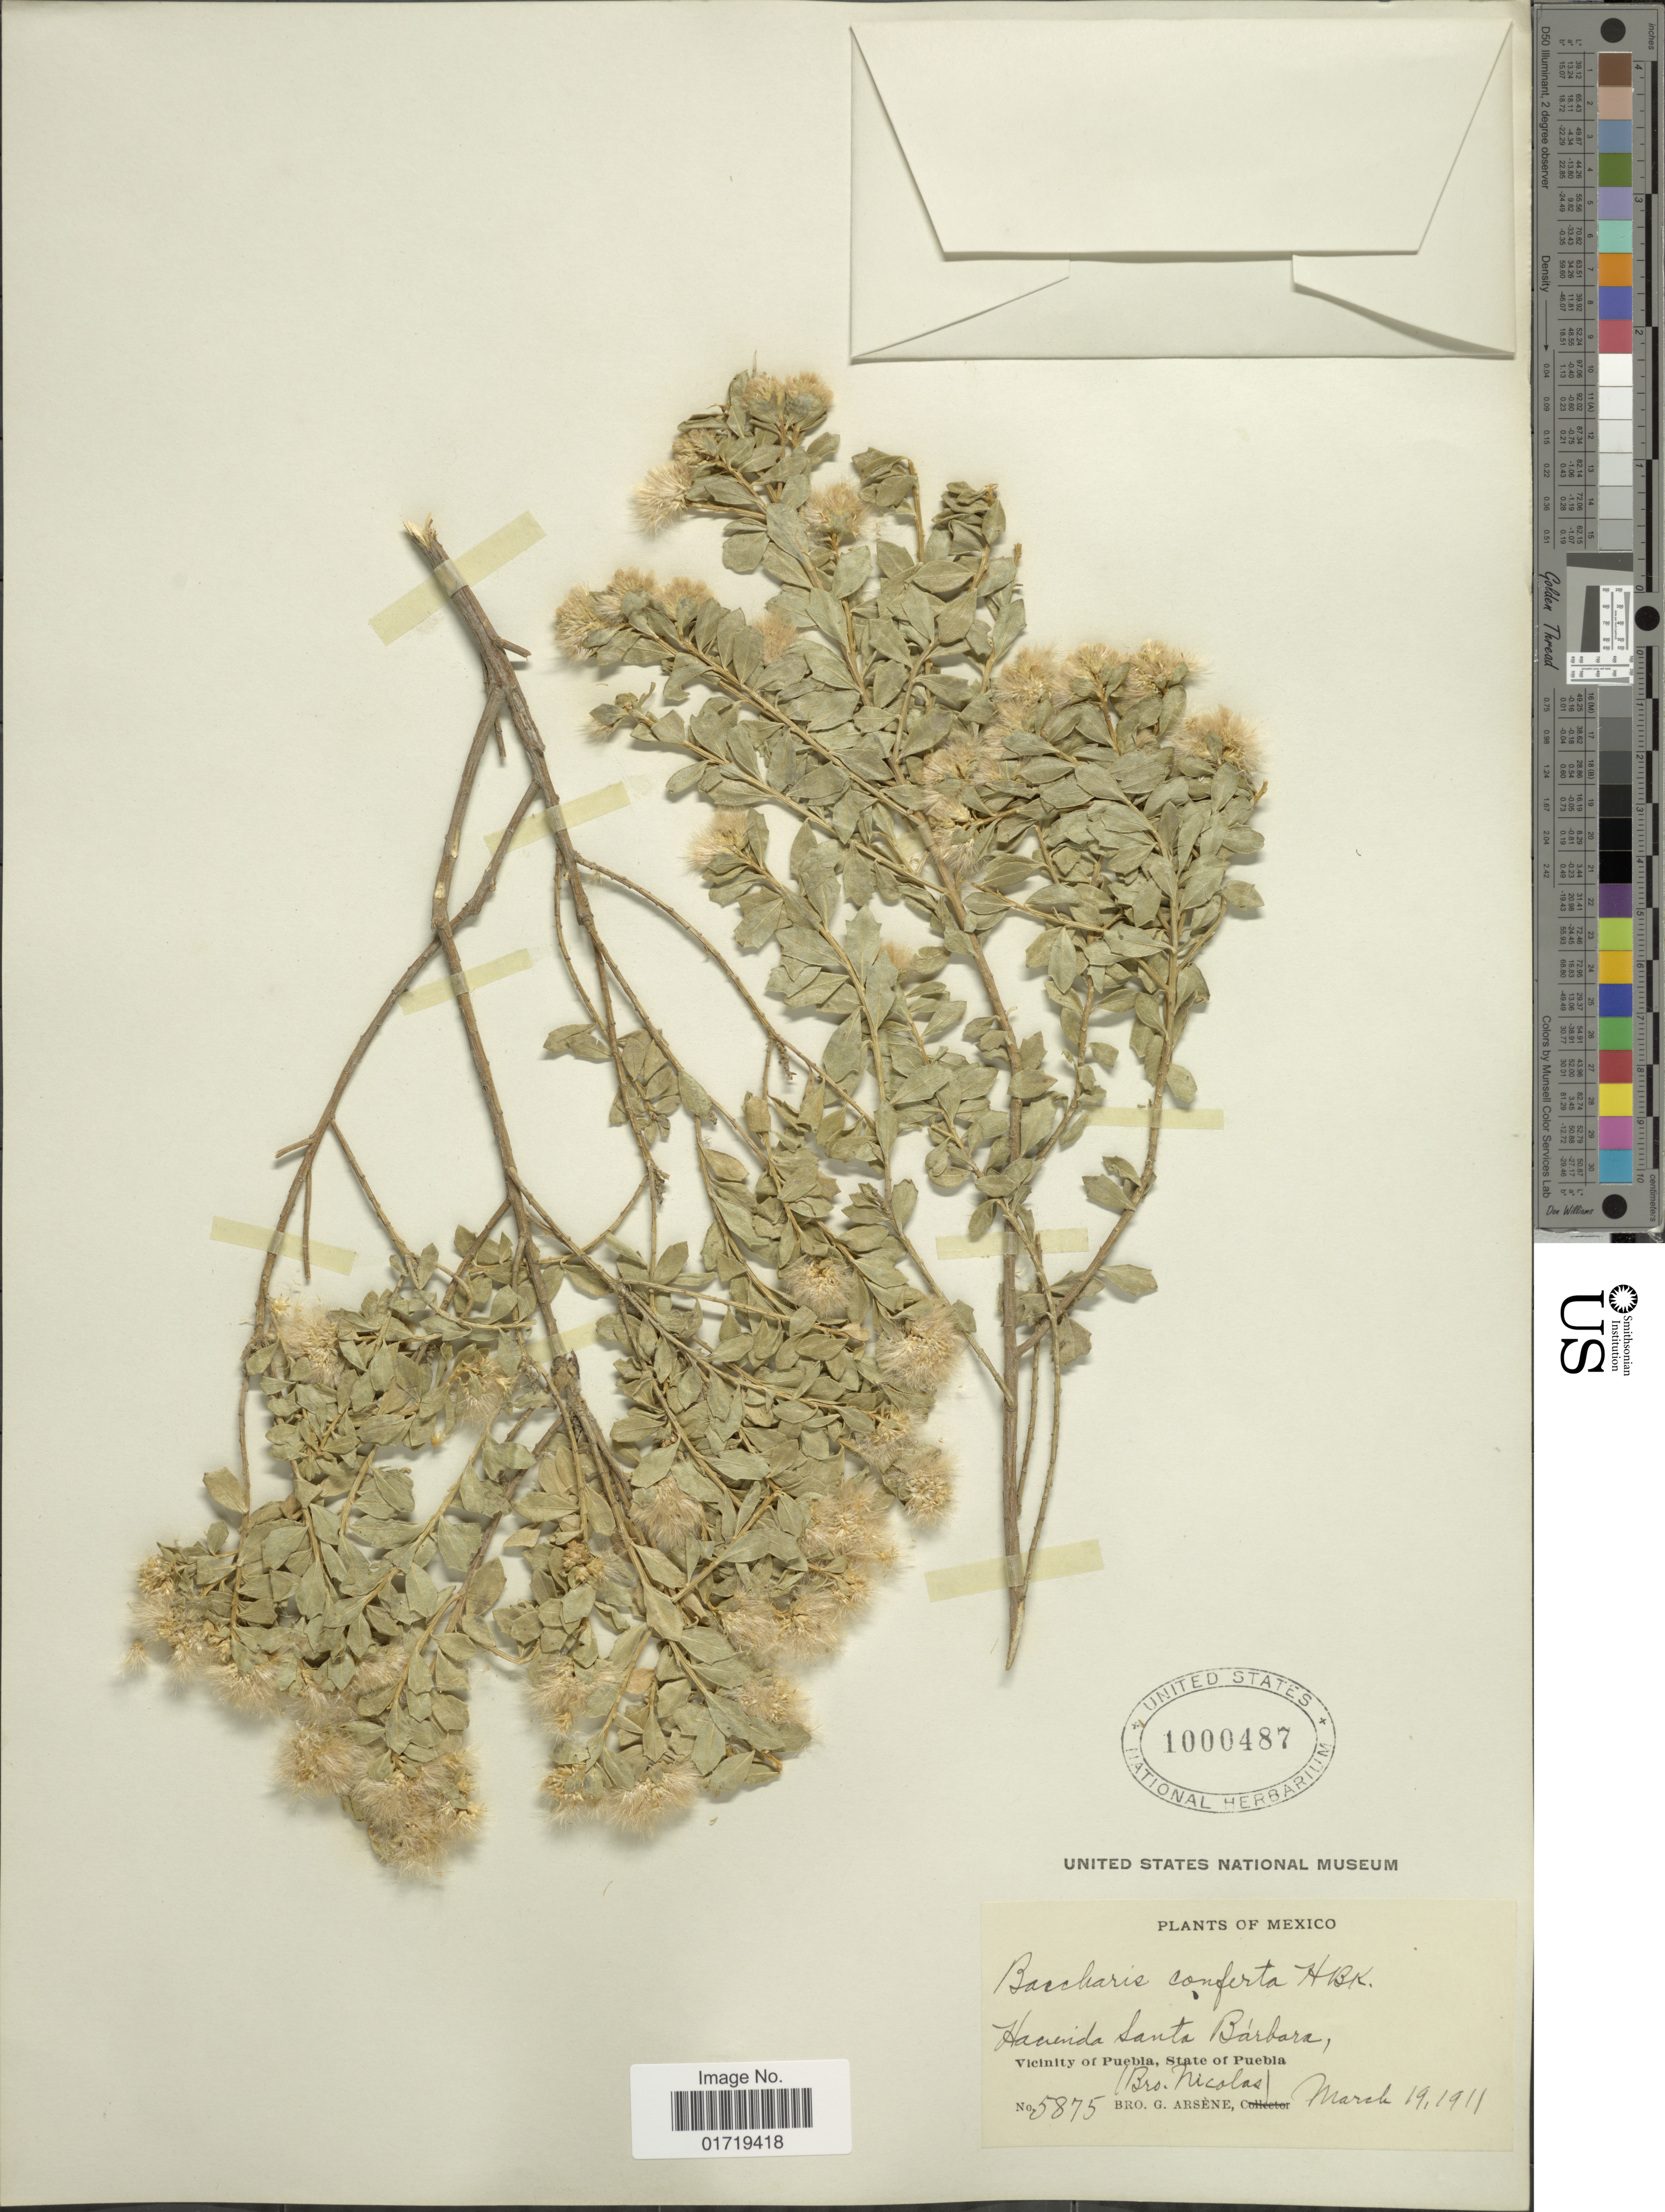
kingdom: Plantae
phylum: Tracheophyta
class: Magnoliopsida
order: Asterales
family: Asteraceae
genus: Baccharis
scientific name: Baccharis conferta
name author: Kunth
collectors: Bro. Nicolas & Bro. G. Arsène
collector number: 5875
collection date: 1911-03-19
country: Mexico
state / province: Puebla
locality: Hacienda Santa Barbara, Vicinity of Puebla, State of Puebla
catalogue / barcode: US 1000487